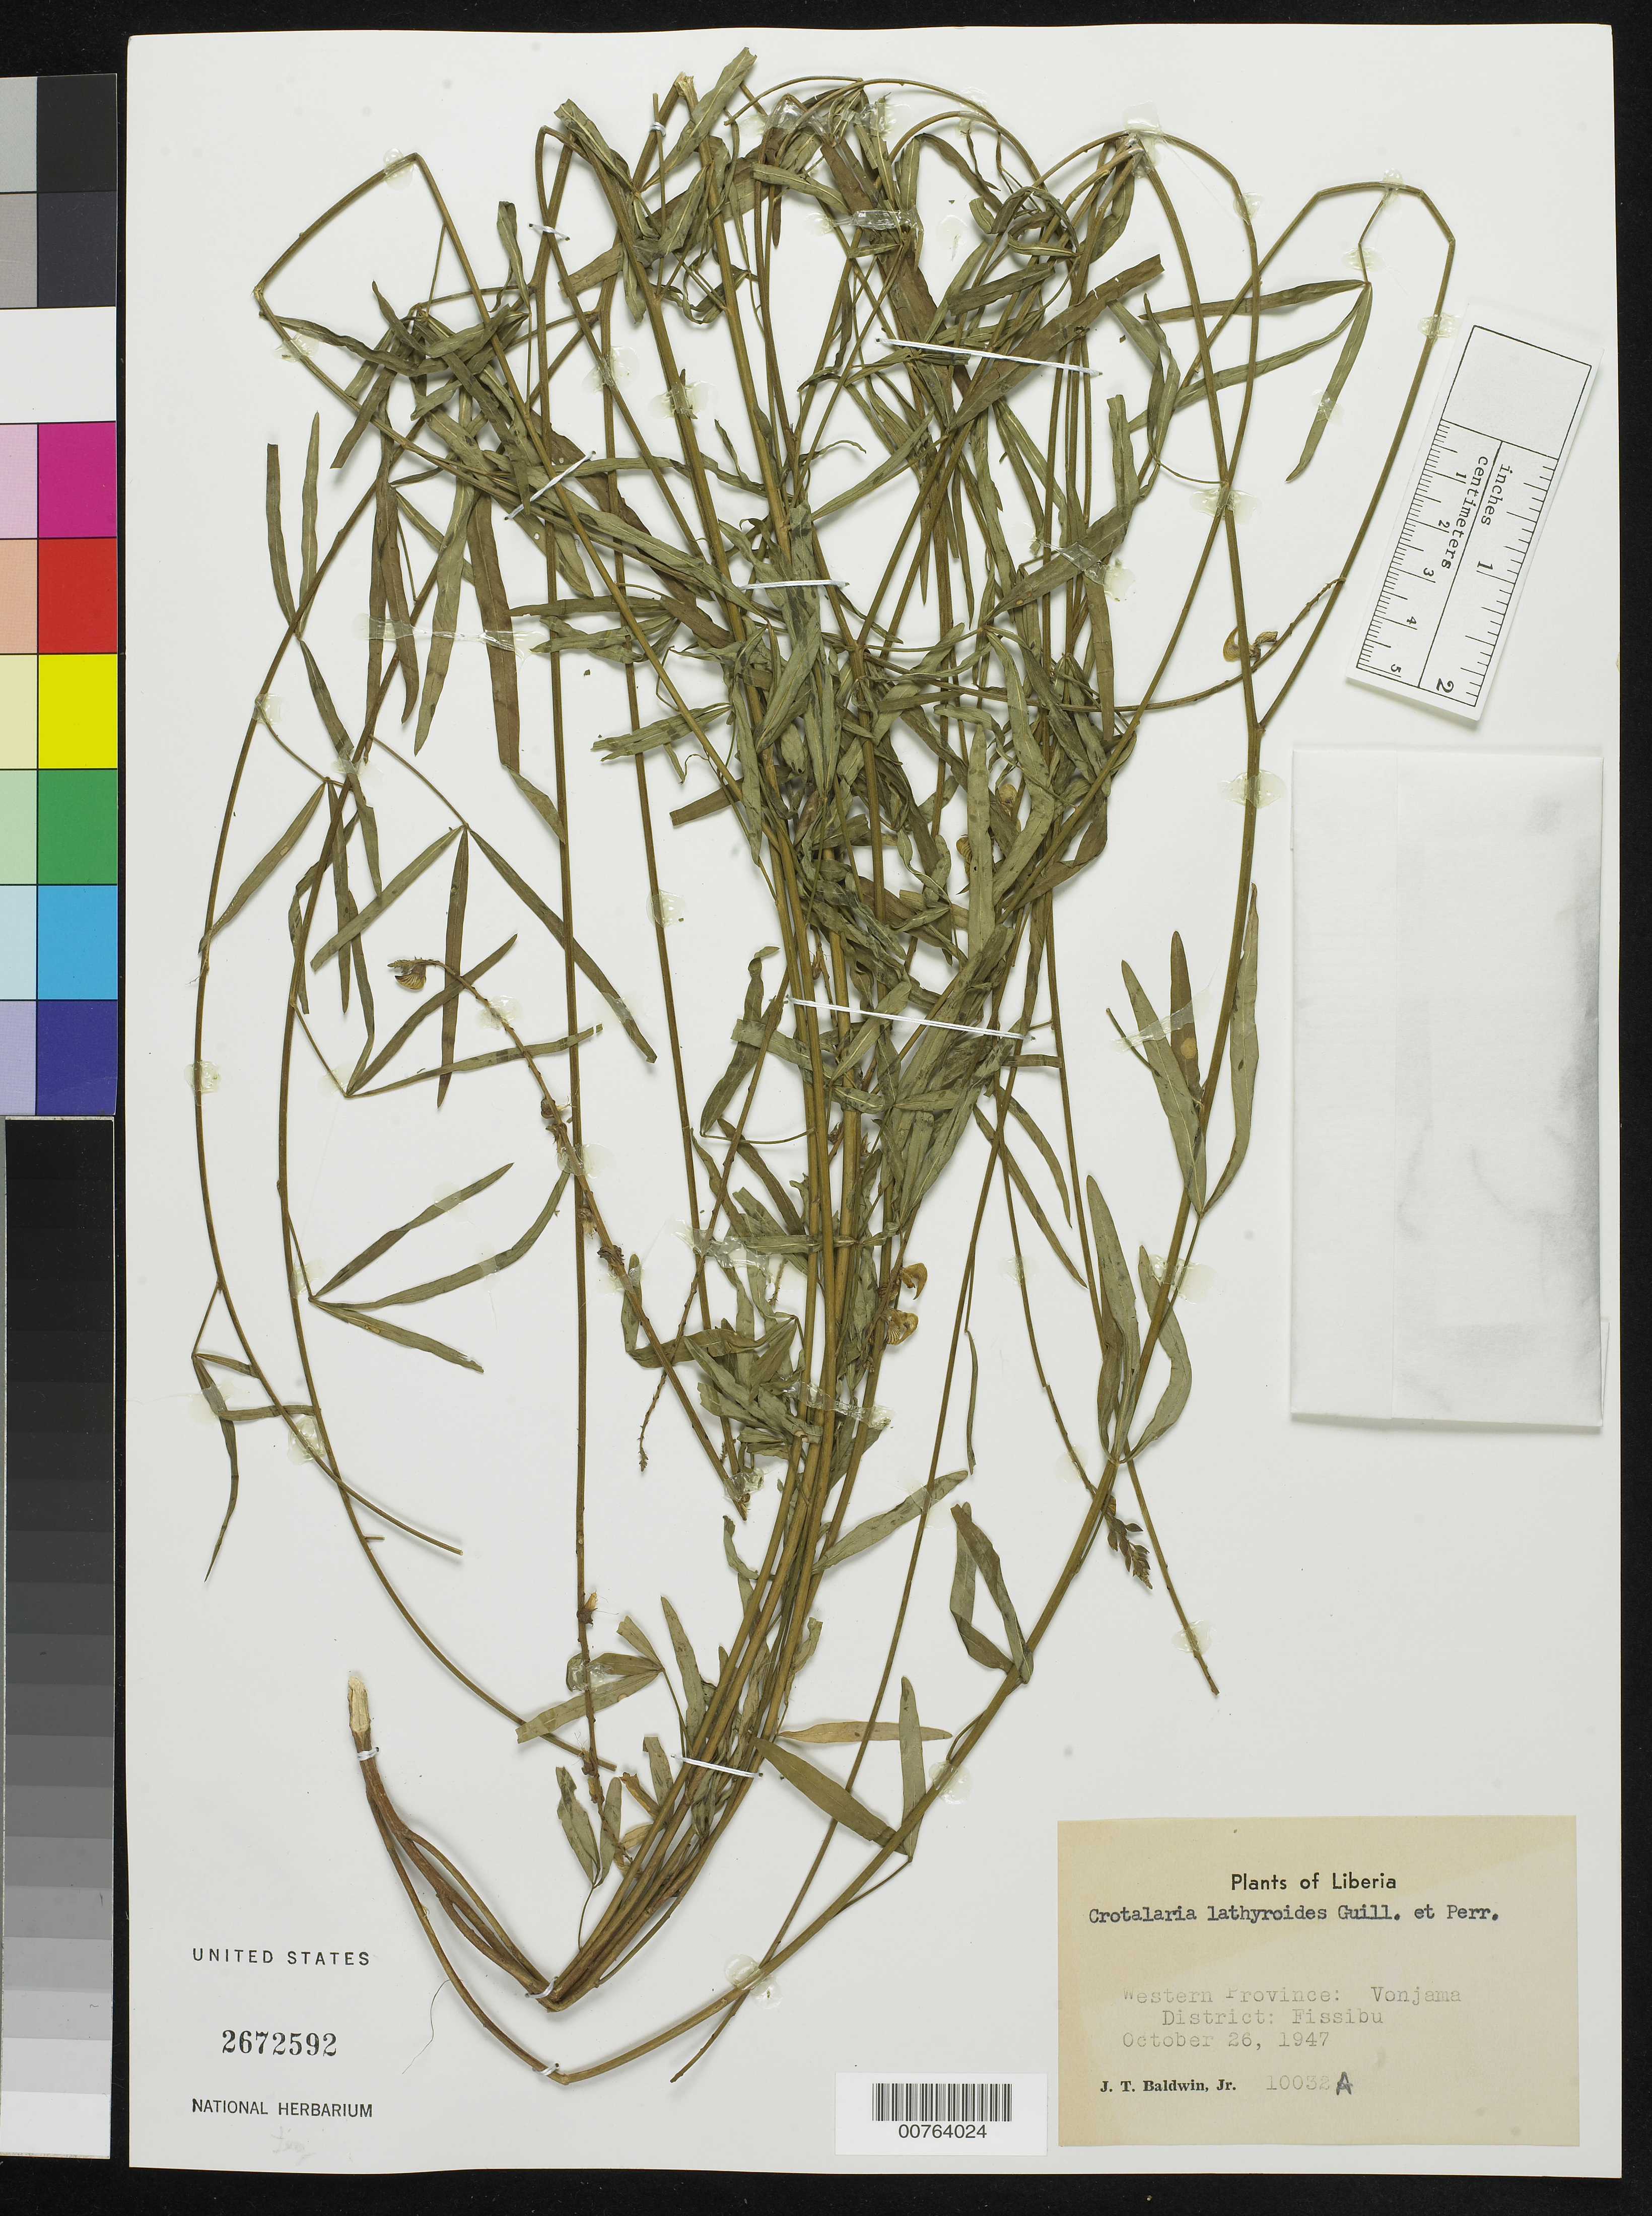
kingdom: Plantae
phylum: Tracheophyta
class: Magnoliopsida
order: Fabales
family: Fabaceae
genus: Crotalaria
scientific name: Crotalaria lathyroides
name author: Guill. & Perr.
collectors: J. T. Baldwin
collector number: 10034A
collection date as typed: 26 Oct 1947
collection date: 1947-10-26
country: Liberia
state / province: Lofa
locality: Western Province: Vonjama, Fiselbu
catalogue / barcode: US 2672592